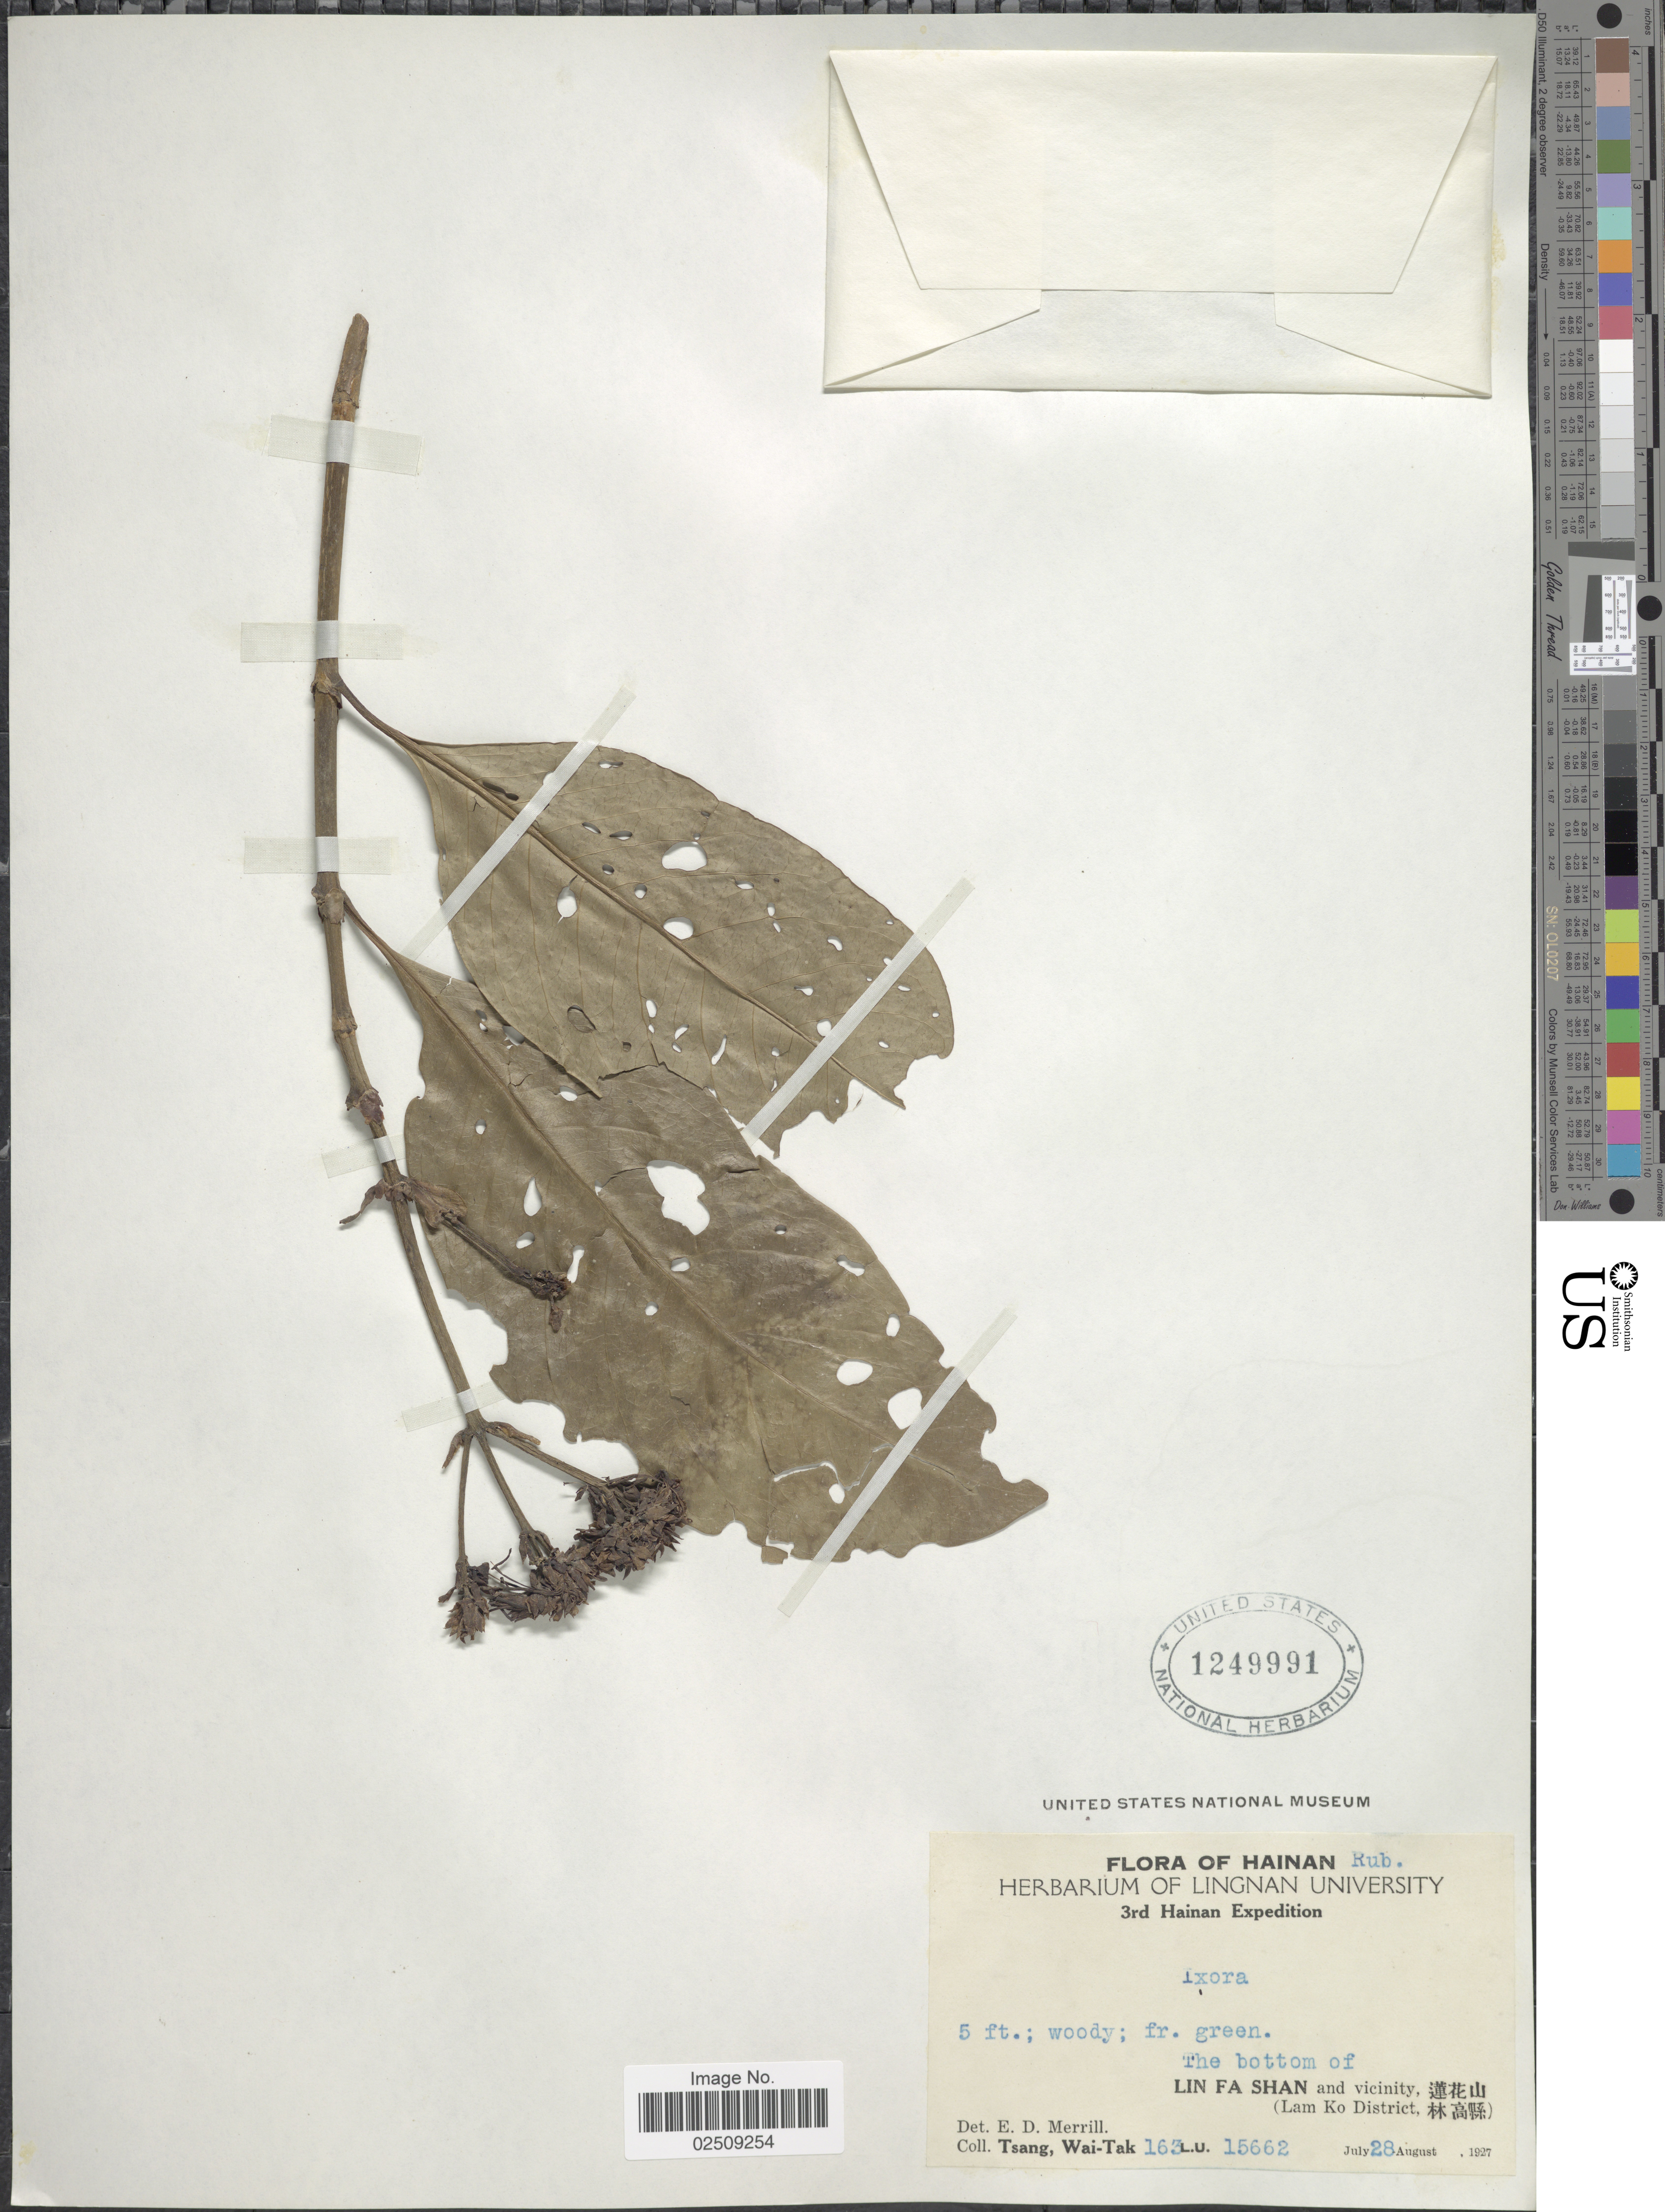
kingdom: Plantae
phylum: Tracheophyta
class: Magnoliopsida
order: Gentianales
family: Rubiaceae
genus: Ixora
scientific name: Ixora sp.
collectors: W. T. Tsang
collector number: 163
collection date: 1927-07-27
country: China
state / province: Hainan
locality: The bottom of Lin Fa Shan and vicinity, (Lam Ko District)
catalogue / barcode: US 1249991